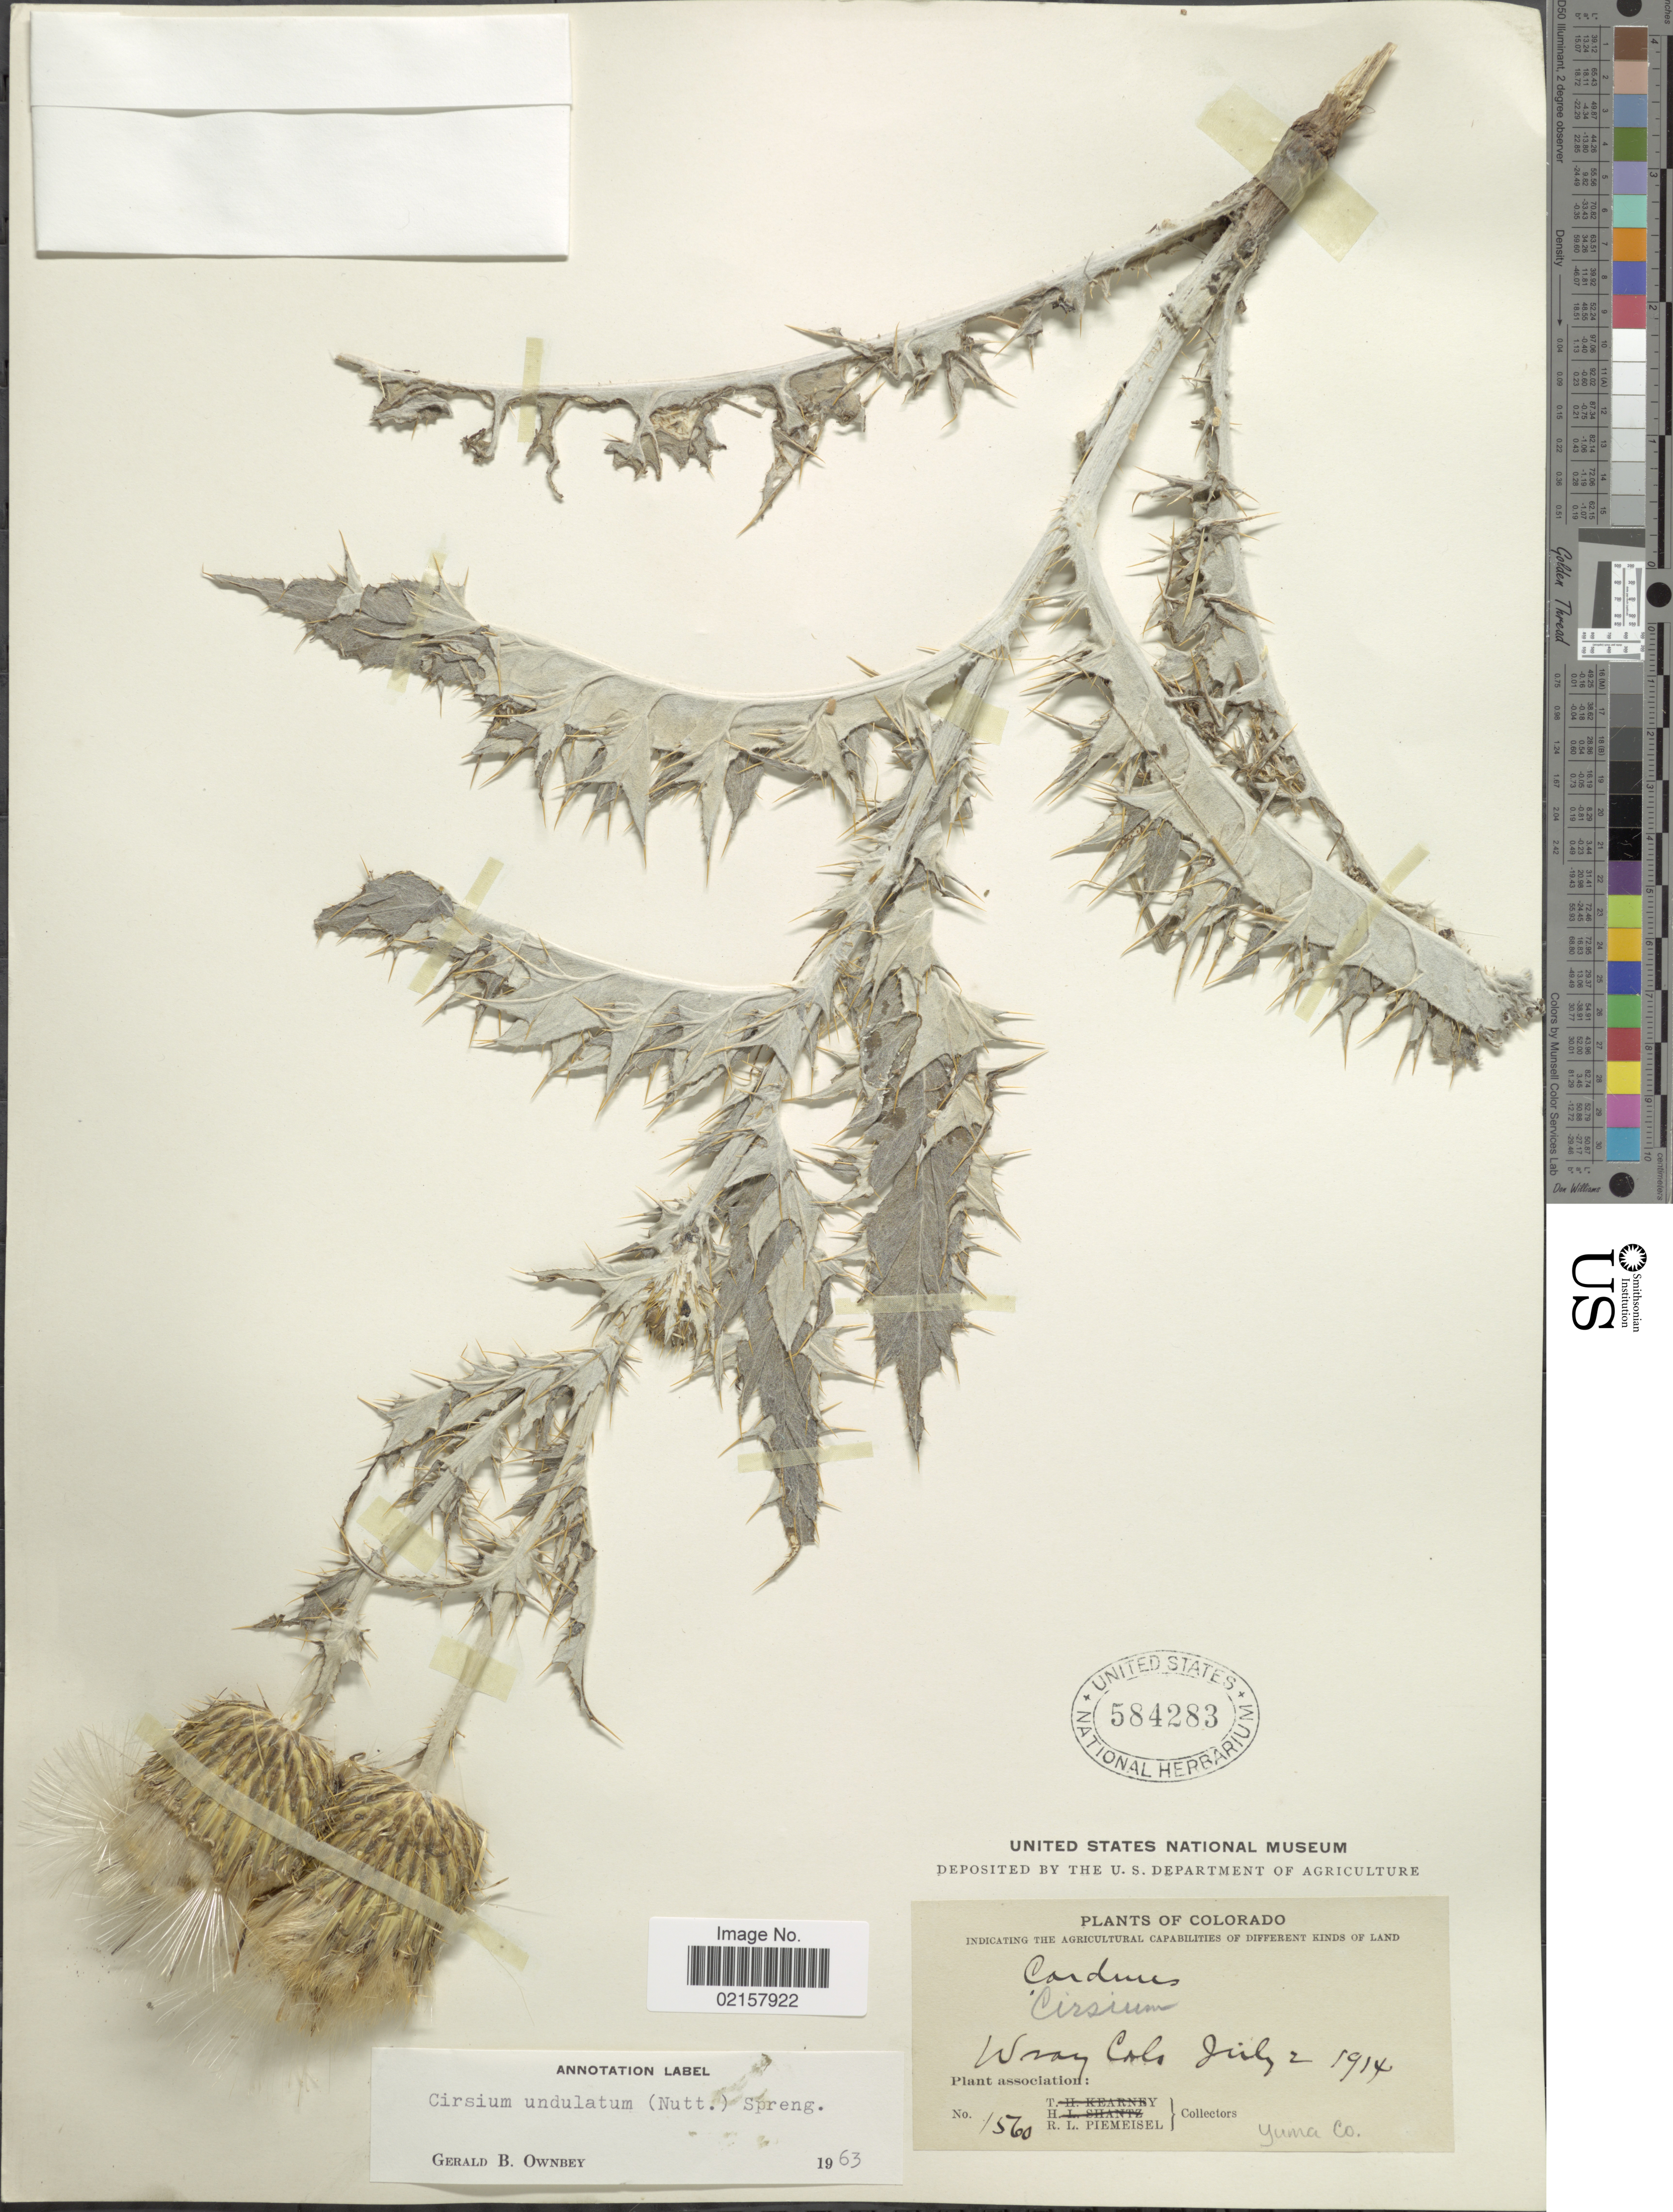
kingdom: Plantae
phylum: Tracheophyta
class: Magnoliopsida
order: Asterales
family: Asteraceae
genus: Cirsium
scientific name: Cirsium undulatum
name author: (Nutt.) Spreng.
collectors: R. L. Piemeisel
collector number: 1560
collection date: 1914-07-02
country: United States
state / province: Colorado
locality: Wray Colo, Yuma Co.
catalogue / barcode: US 584283